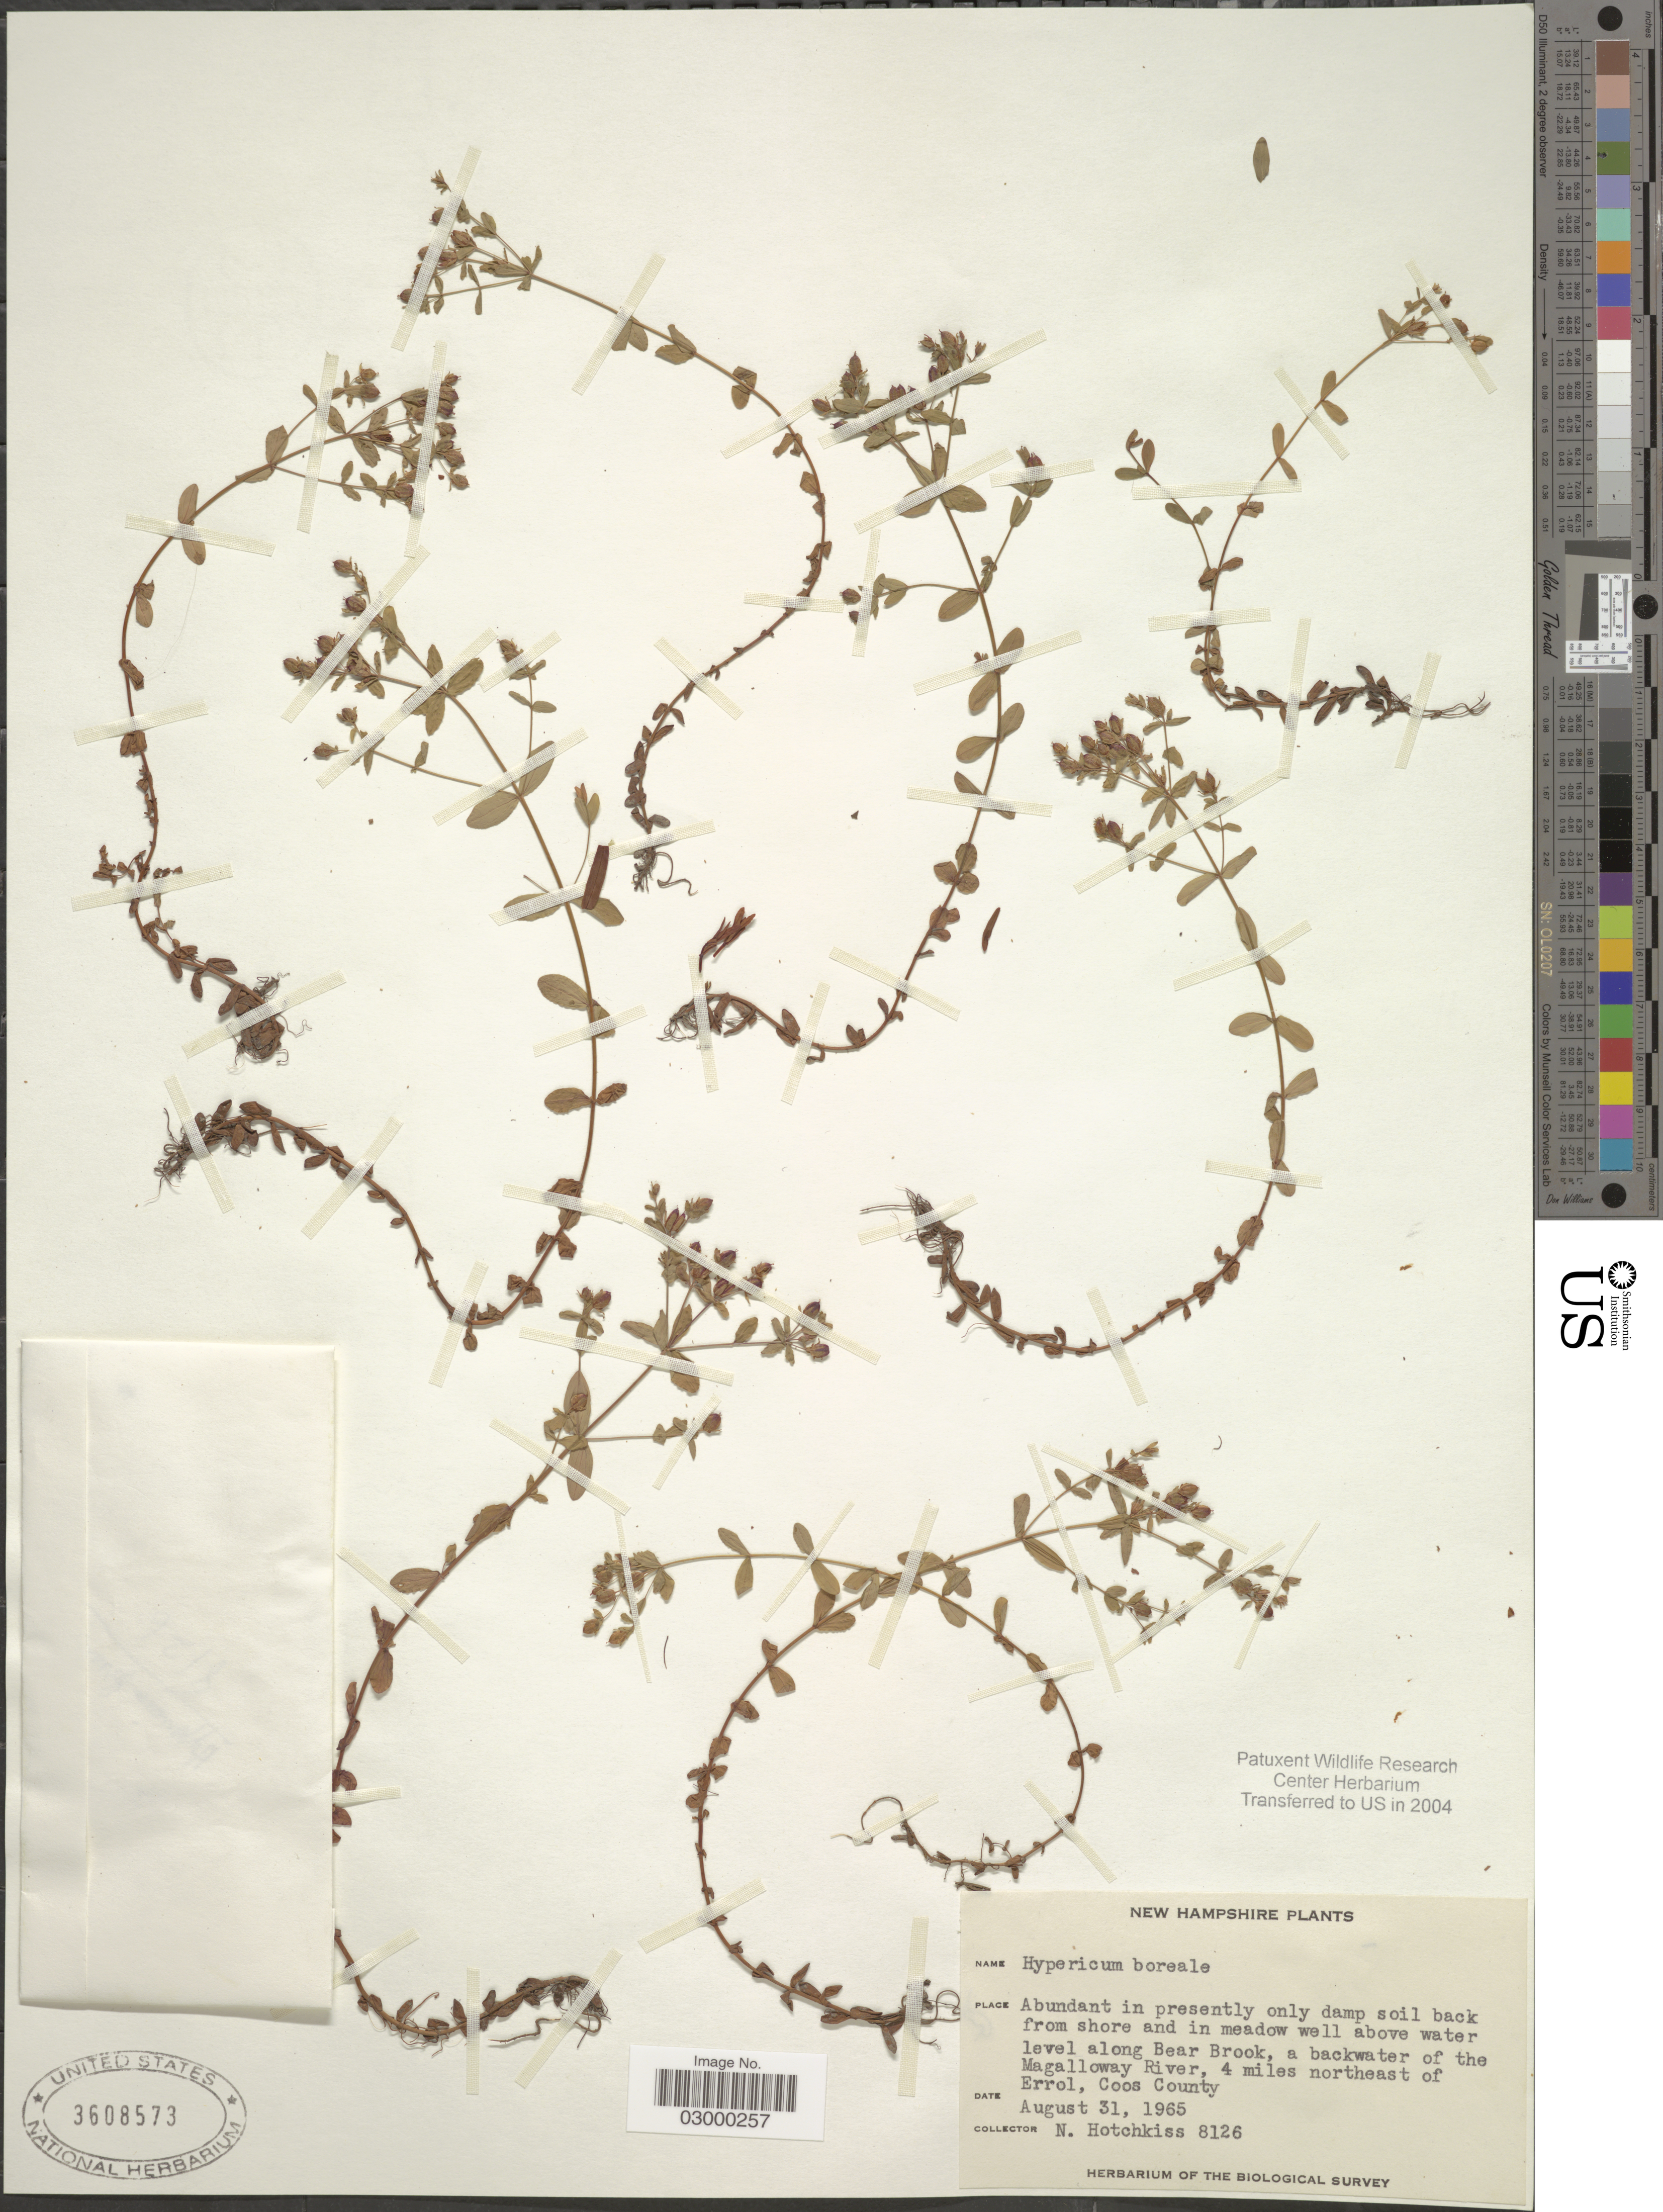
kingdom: Plantae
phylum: Tracheophyta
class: Magnoliopsida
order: Malpighiales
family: Hypericaceae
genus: Hypericum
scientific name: Hypericum boreale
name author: (Britton) E.P. Bicknell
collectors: N. Hotchkiss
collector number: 8126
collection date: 1965-08-31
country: United States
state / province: New Hampshire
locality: Abundant in presently only damp soil back from shore and in meadow well above water level along Bear Brook, a backwater of the Magalloway River, 4 miles northeast of Errol, Coos County.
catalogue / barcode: US 3608573